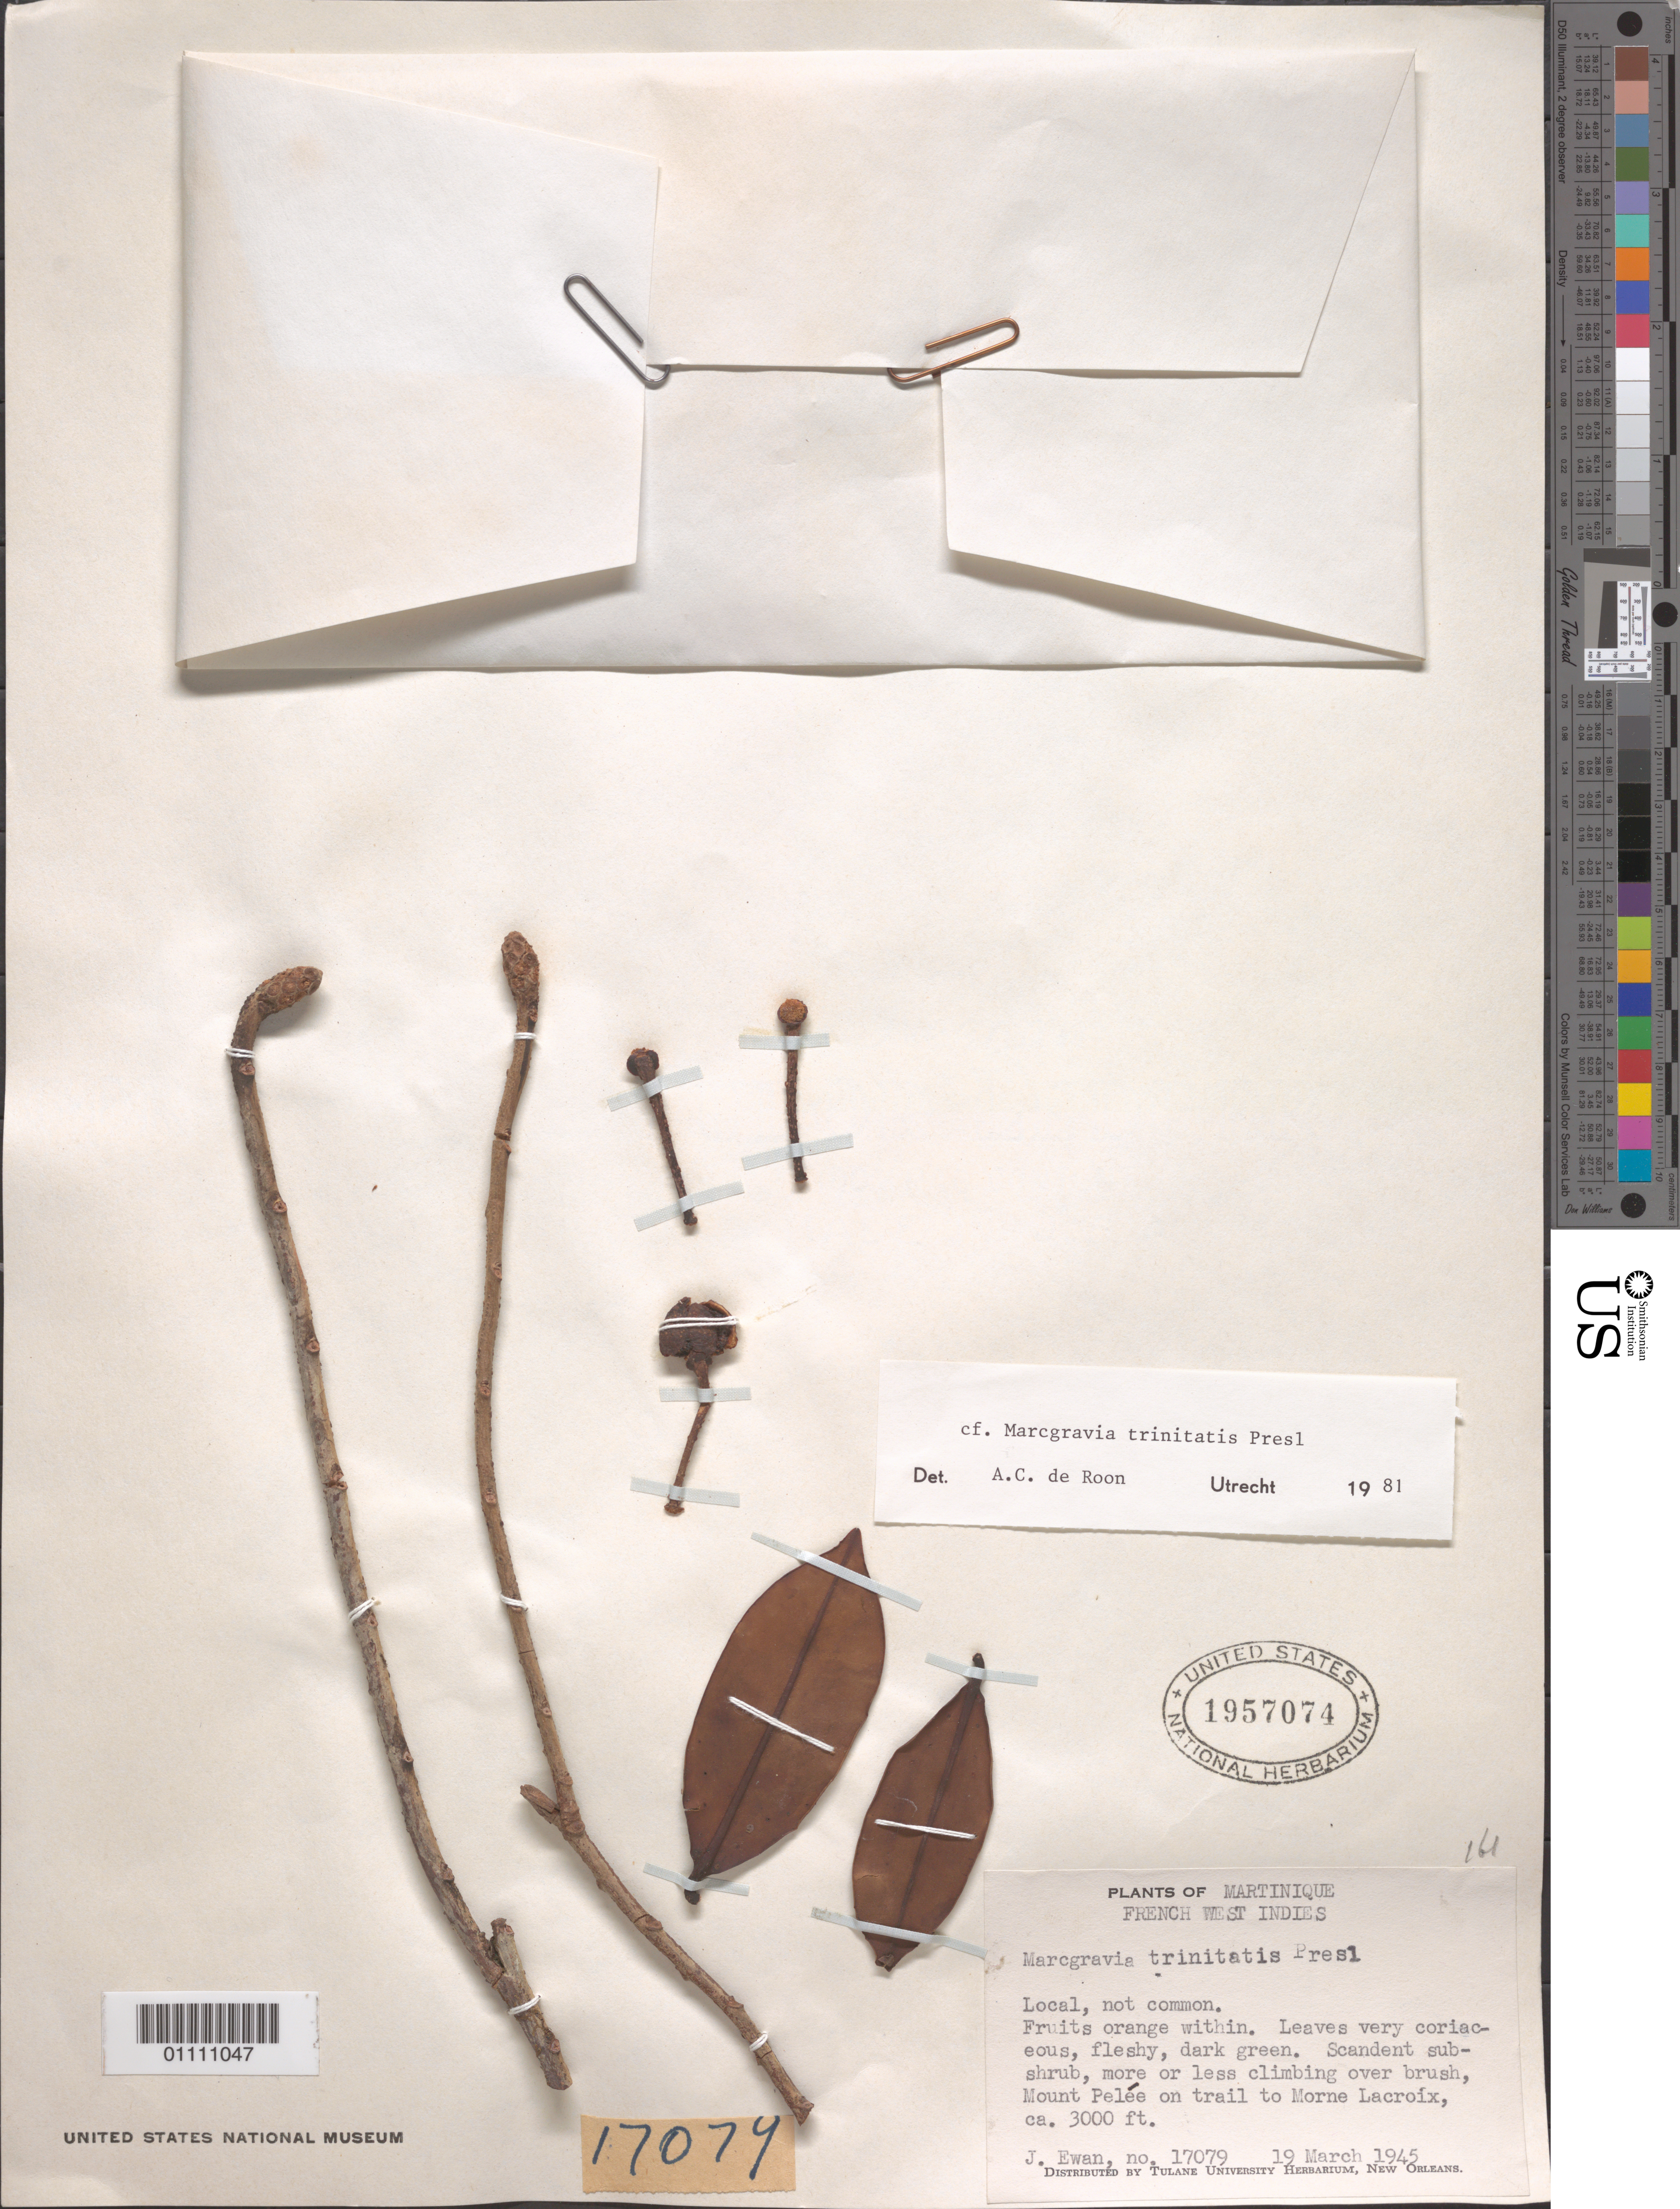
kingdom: Plantae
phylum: Tracheophyta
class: Magnoliopsida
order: Ericales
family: Marcgraviaceae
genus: Marcgravia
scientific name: Marcgravia trinitatis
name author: C. Presl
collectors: J. A. Ewan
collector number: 17079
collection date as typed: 19 Mar 1945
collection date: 1945-03-19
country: Martinique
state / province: Saint-Pierre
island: Martinique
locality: Mount Pelee on trail to Morne Lacroix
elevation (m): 914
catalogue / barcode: US 1957074